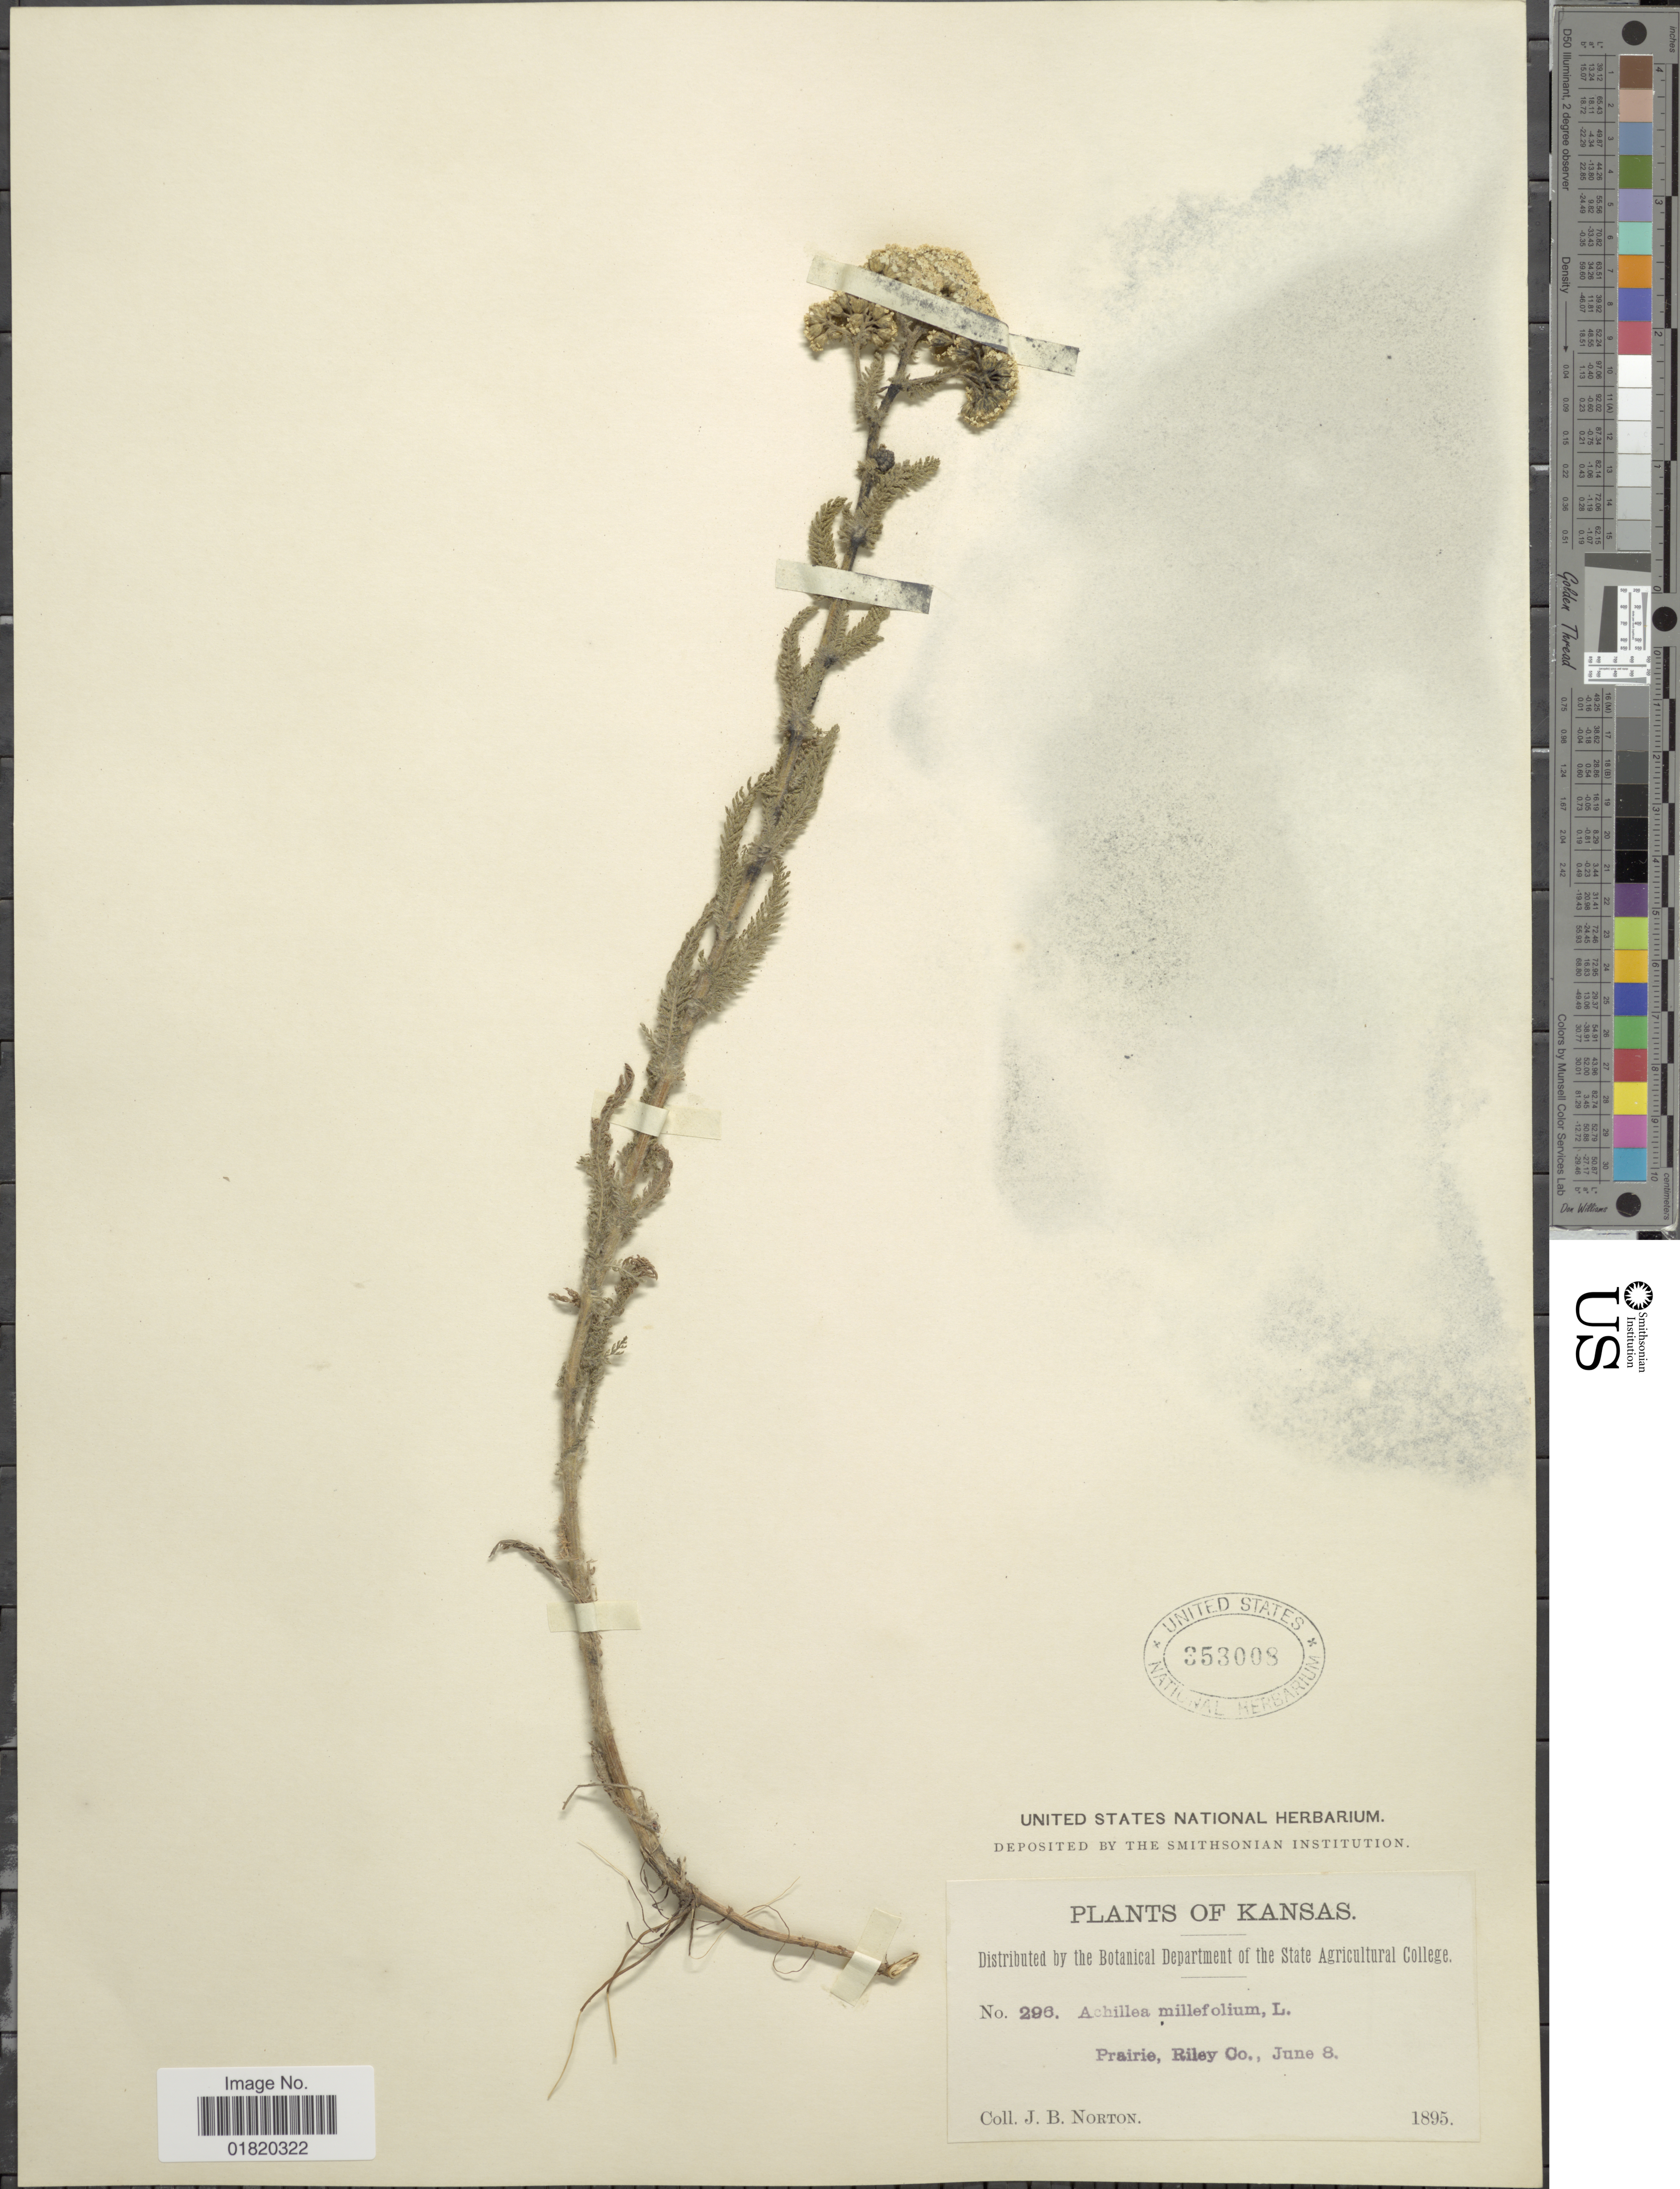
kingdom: Plantae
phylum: Tracheophyta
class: Magnoliopsida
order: Asterales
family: Asteraceae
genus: Achillea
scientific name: Achillea occidentalis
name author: (DC.) Raf. ex Rydb.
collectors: J. B. Norton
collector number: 296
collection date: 1895-06-08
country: United States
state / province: Kansas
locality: Prairie, Riley Co.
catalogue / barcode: US 353008